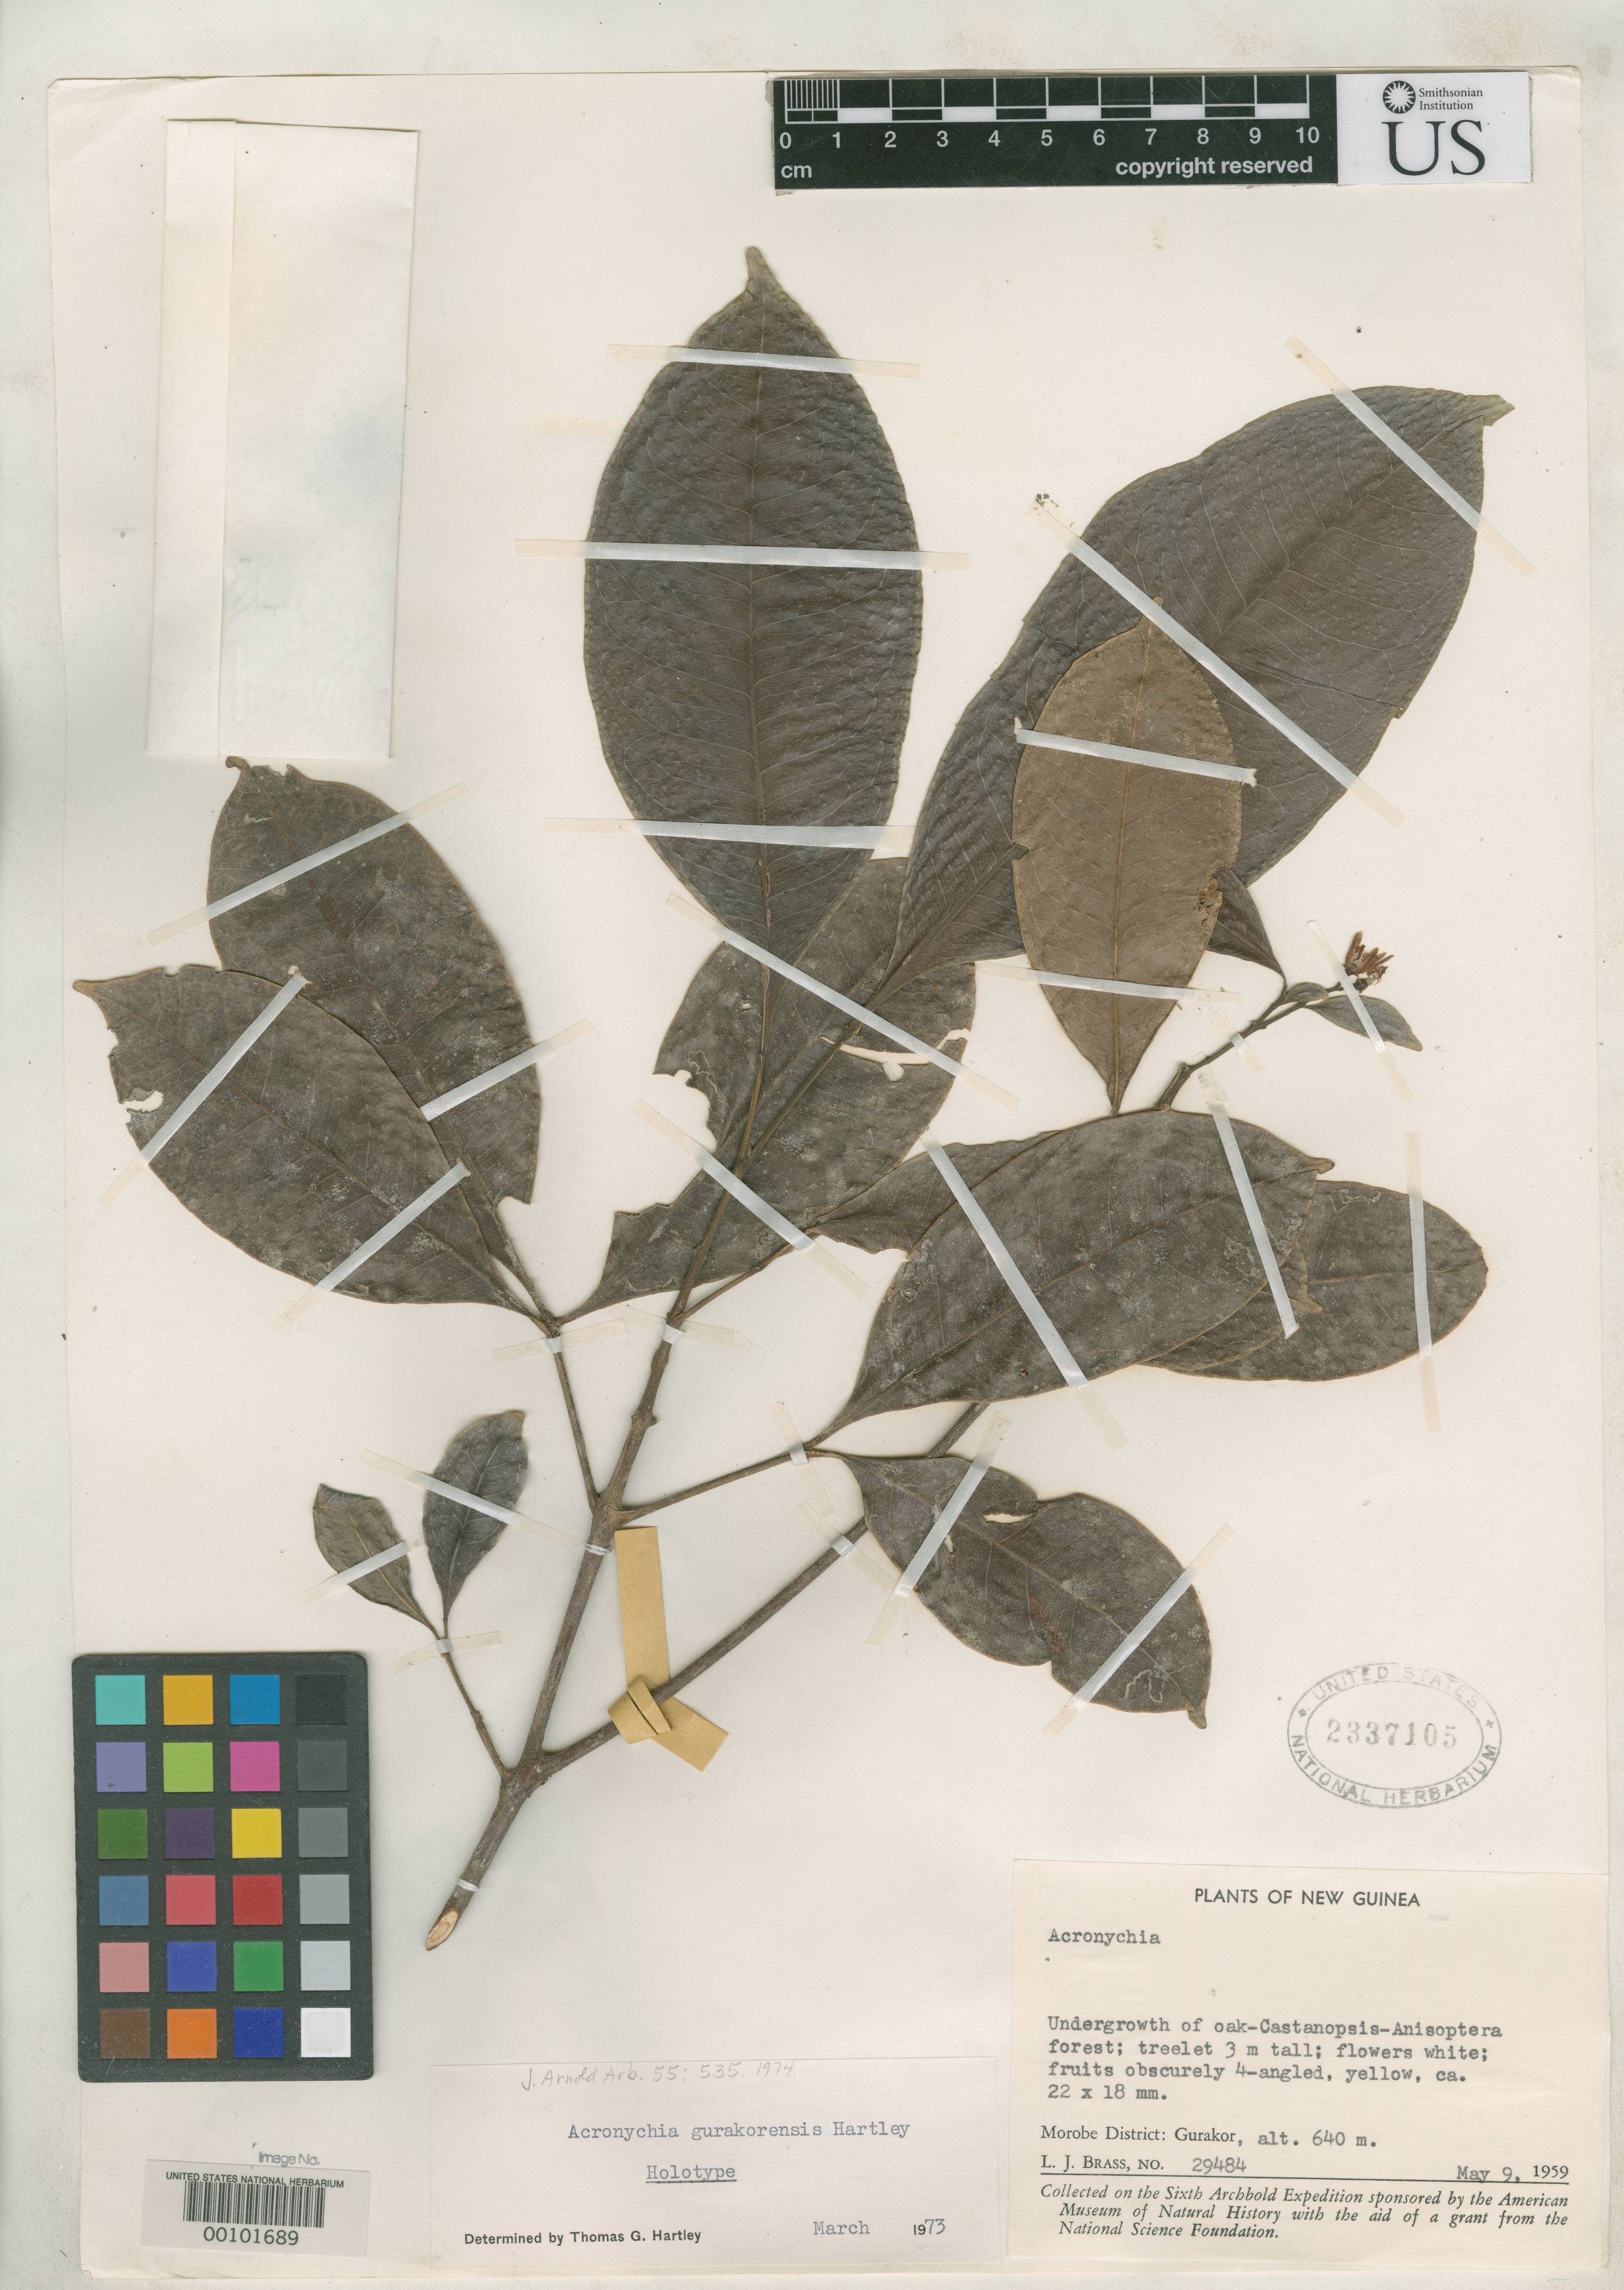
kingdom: Plantae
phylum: Tracheophyta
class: Magnoliopsida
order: Sapindales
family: Rutaceae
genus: Acronychia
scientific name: Acronychia gurakorensis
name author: T.G. Hartley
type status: Holotype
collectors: L. J. Brass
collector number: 29484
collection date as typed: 09 May 1959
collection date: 1959-05-09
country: Papua New Guinea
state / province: Morobe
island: New Guinea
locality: Gurakor.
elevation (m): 640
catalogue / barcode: US 2337105